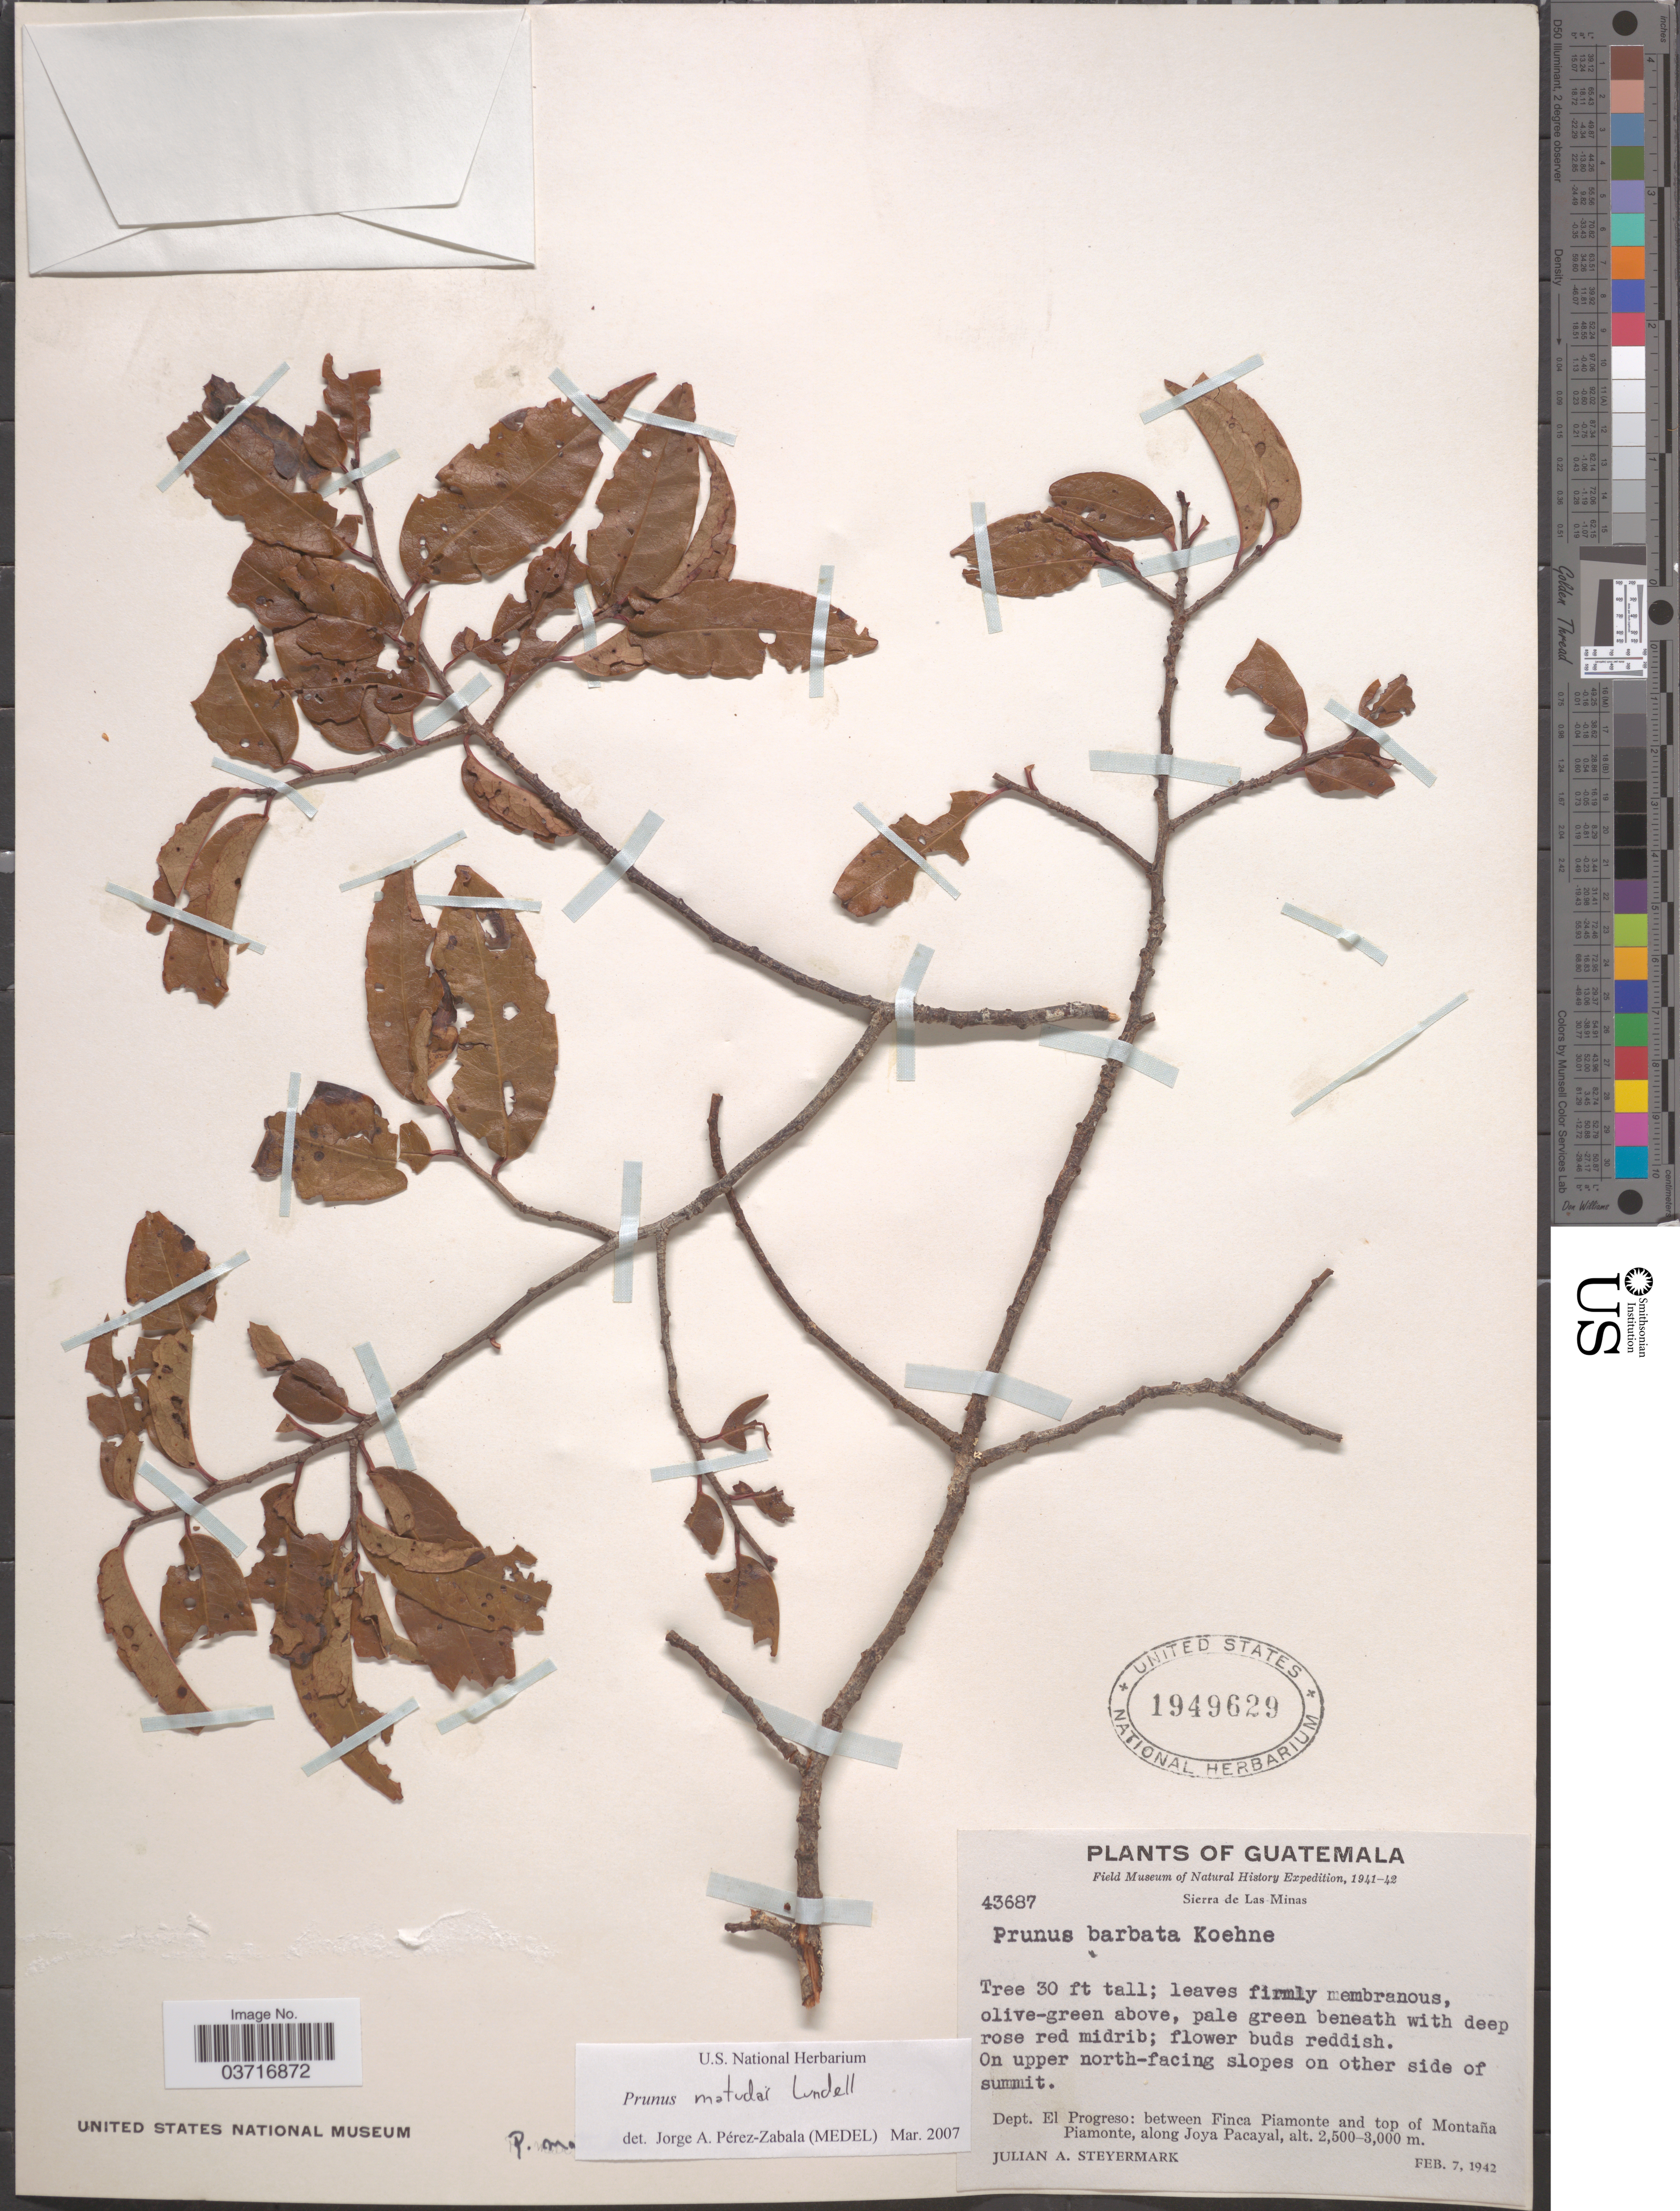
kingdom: Plantae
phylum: Tracheophyta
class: Magnoliopsida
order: Rosales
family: Rosaceae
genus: Prunus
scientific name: Prunus matudae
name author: Lundell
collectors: J. Steyermark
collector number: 43687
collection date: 1942-02-07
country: Guatemala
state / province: El Progreso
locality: Sierra de Las Minas. On upper north-facing slopes on other side of summit. Dept. El Progreso: between Finca Piamonte and top of Montaña Piamonte, along Joya Pacayal.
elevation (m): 2500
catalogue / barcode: US 1949629